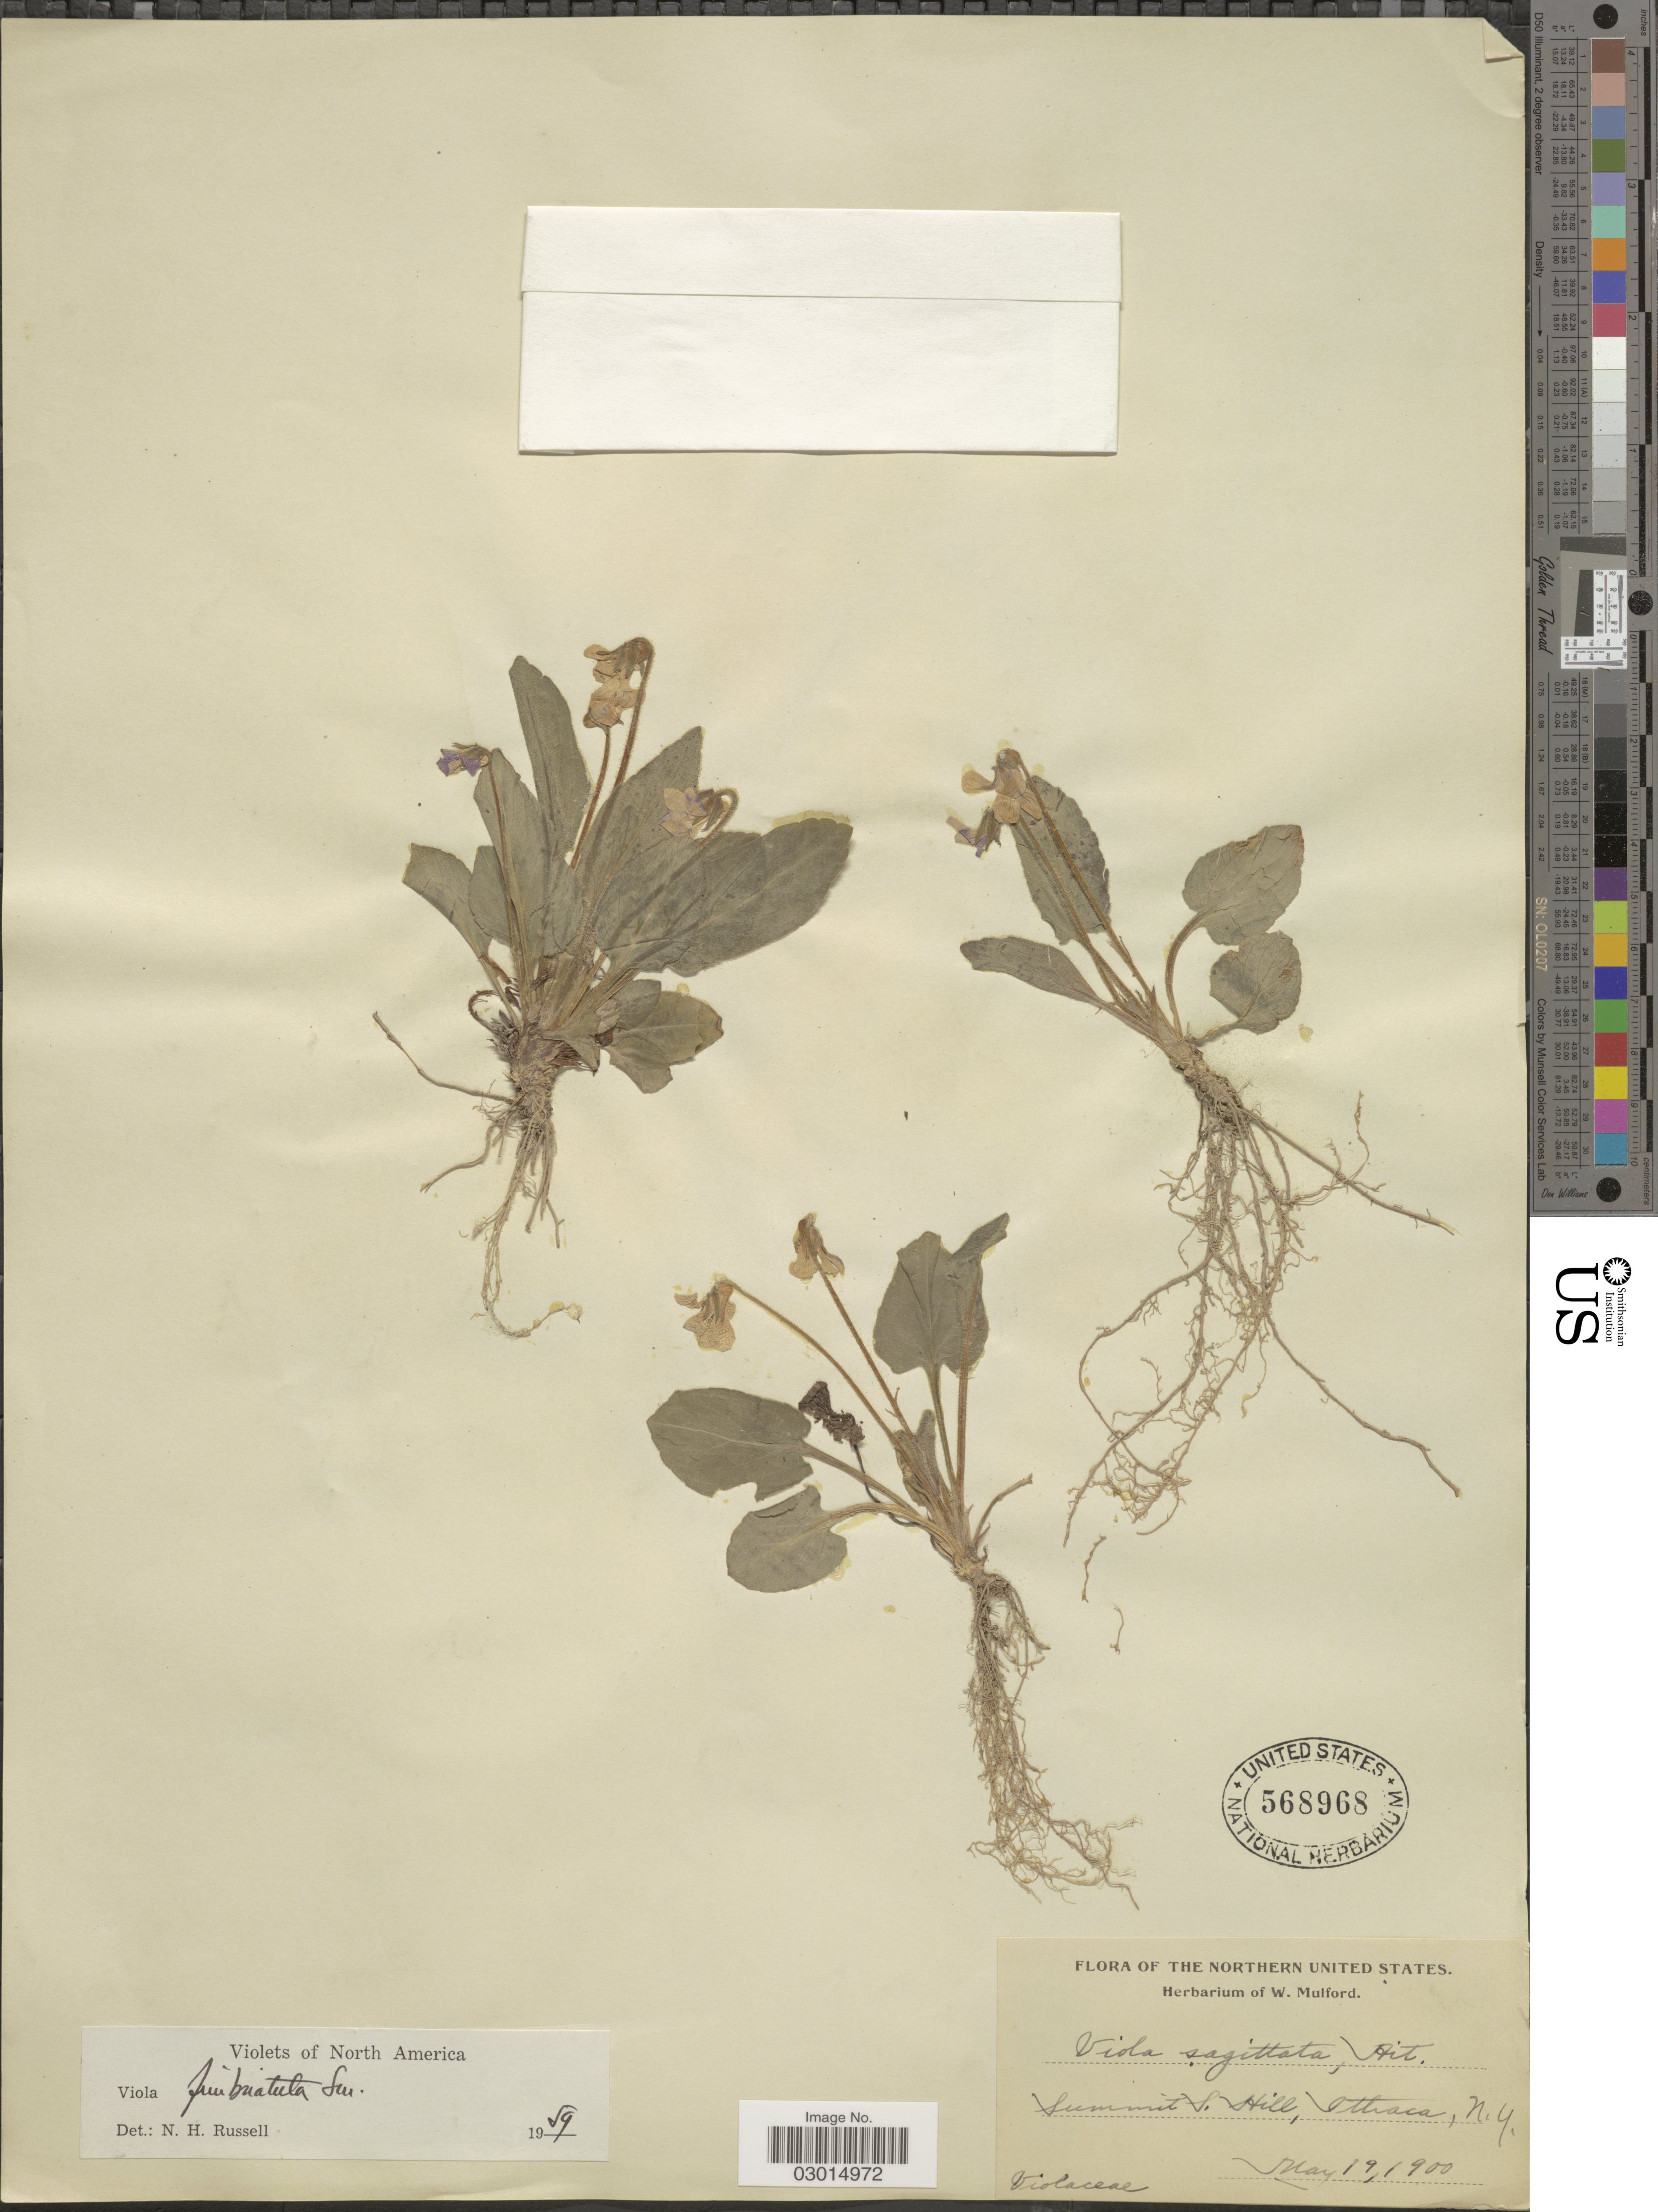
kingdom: Plantae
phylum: Tracheophyta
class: Magnoliopsida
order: Malpighiales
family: Violaceae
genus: Viola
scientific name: Viola fimbriatula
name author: Small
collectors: ex herb. W. Mulford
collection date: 1900-05-19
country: United States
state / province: New York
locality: Summit S. Hill, Ithaca, N.Y.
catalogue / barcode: US 568968